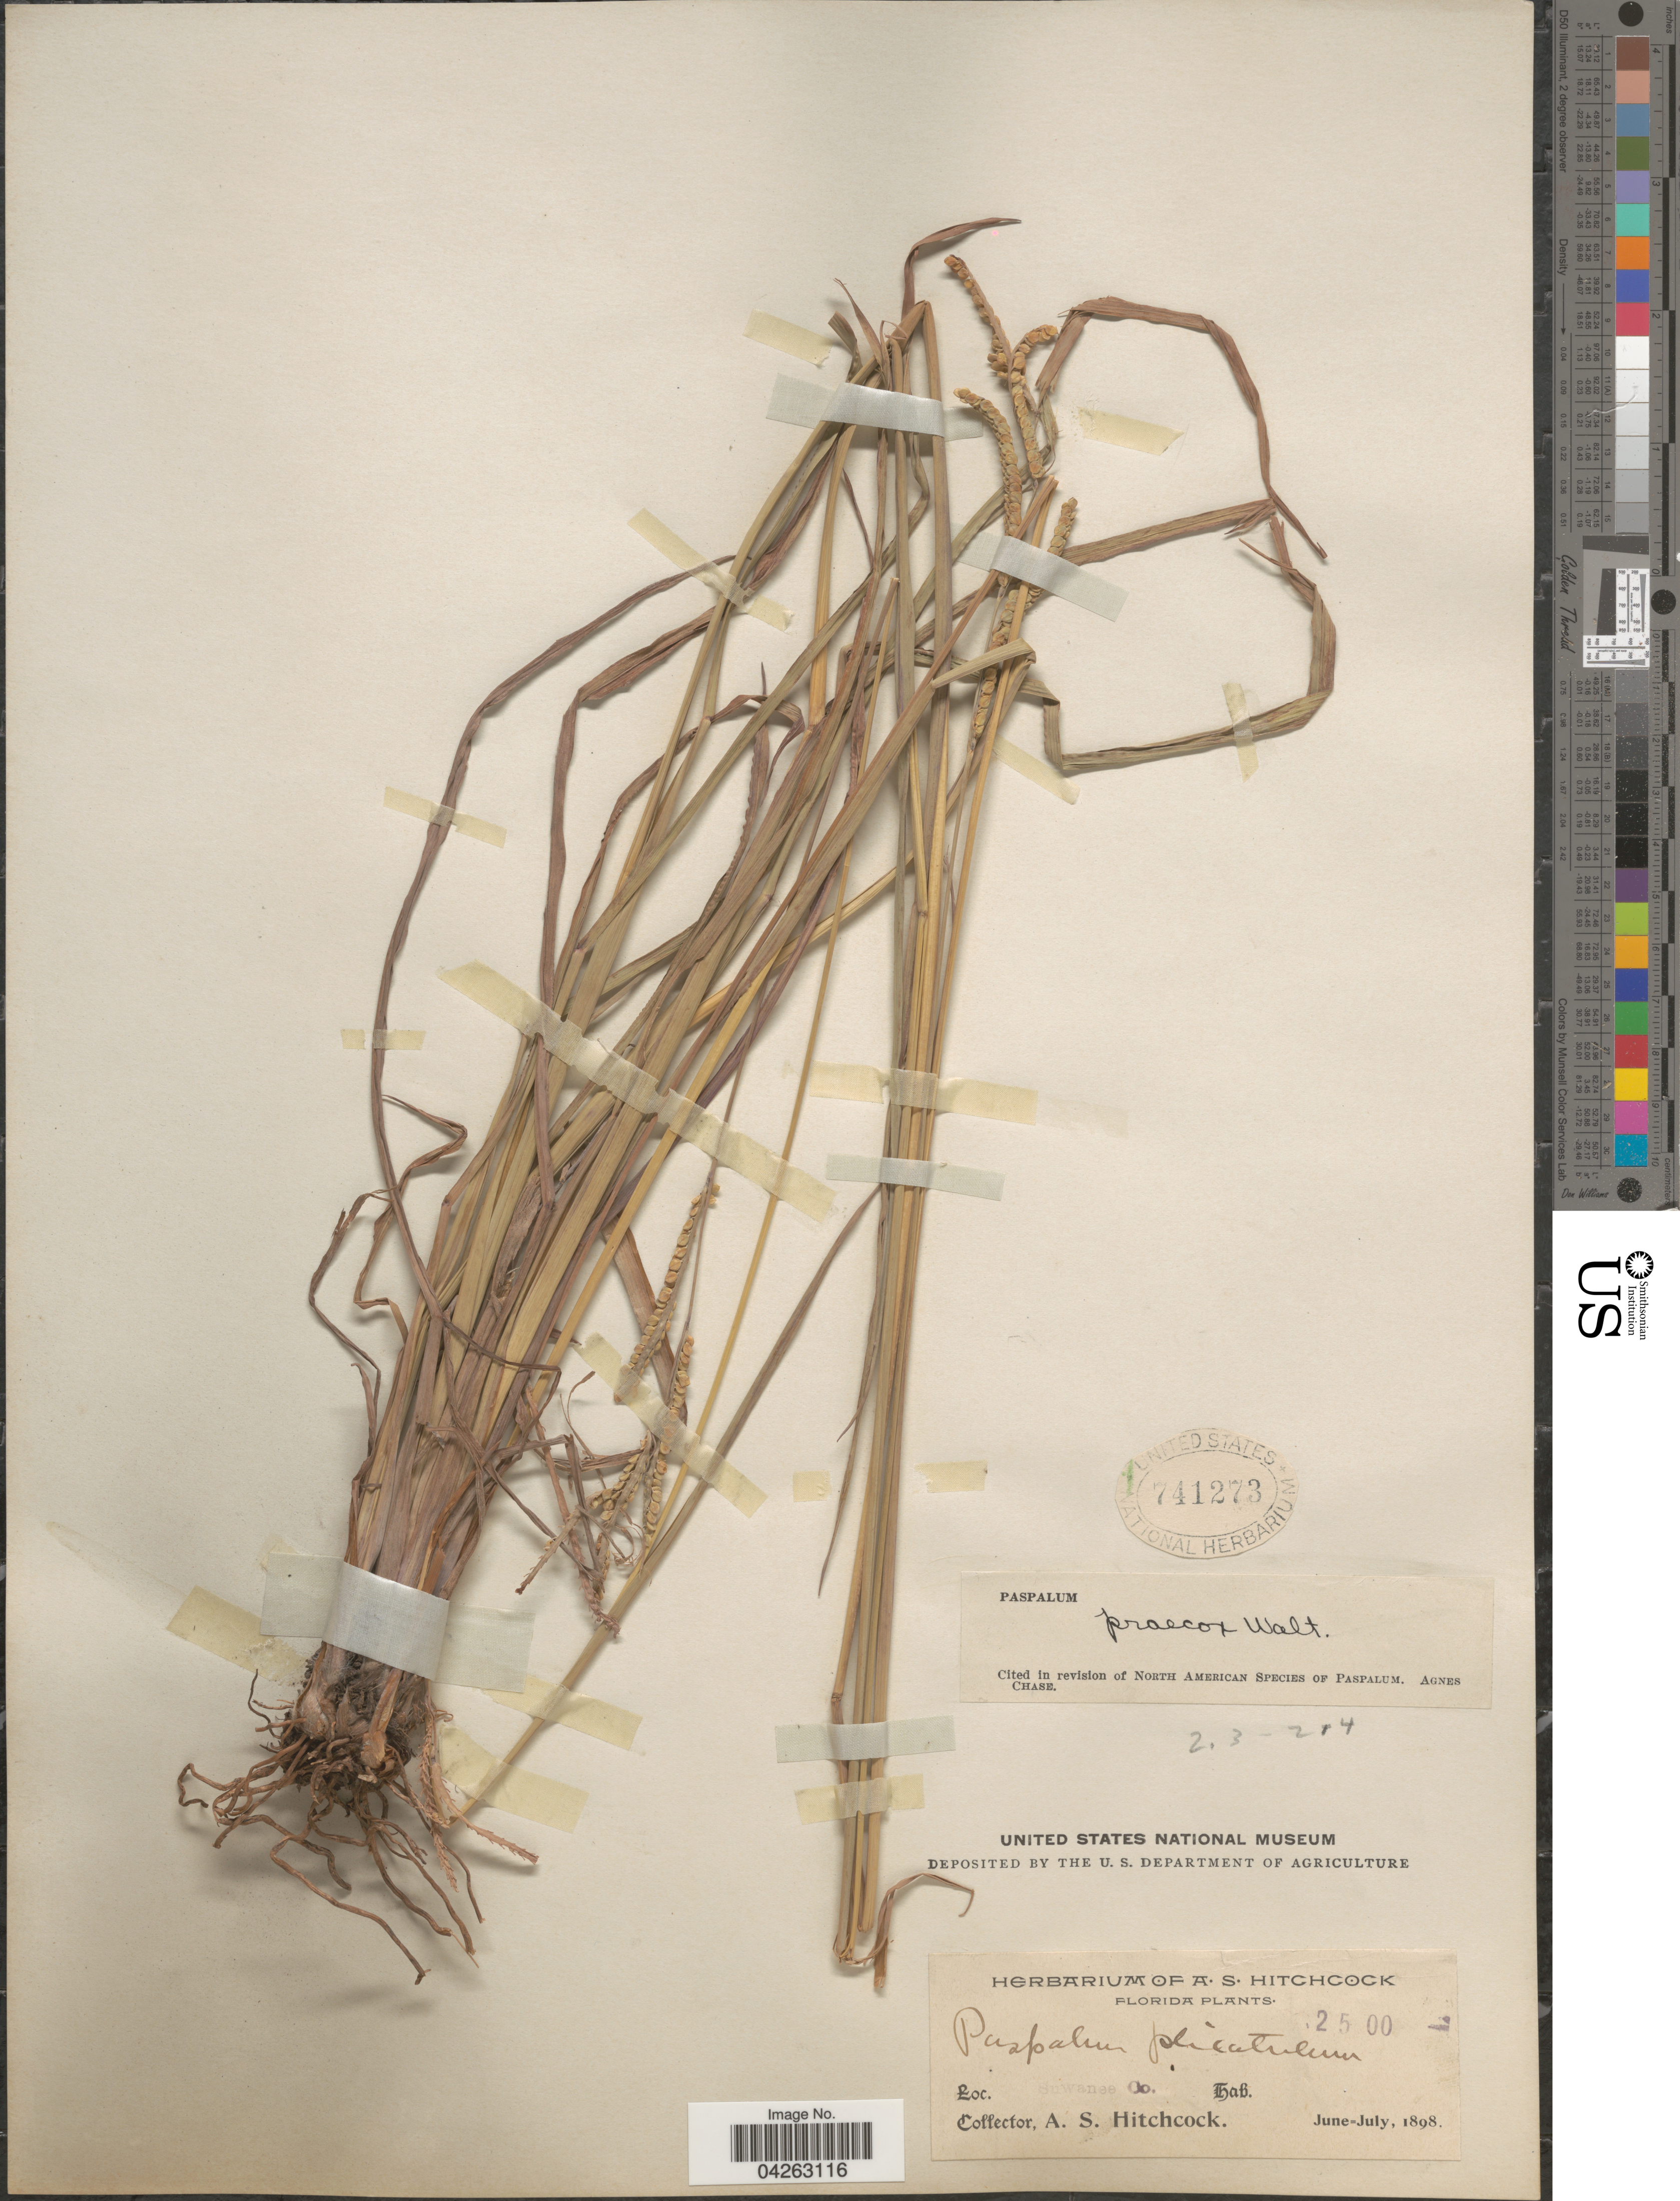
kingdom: Plantae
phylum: Tracheophyta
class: Liliopsida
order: Poales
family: Poaceae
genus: Paspalum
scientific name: Paspalum praecox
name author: Walter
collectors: A. S. Hitchcock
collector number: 2500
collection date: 1898-06/1898-07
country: United States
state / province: Florida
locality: Suwanee Co.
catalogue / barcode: US 741273